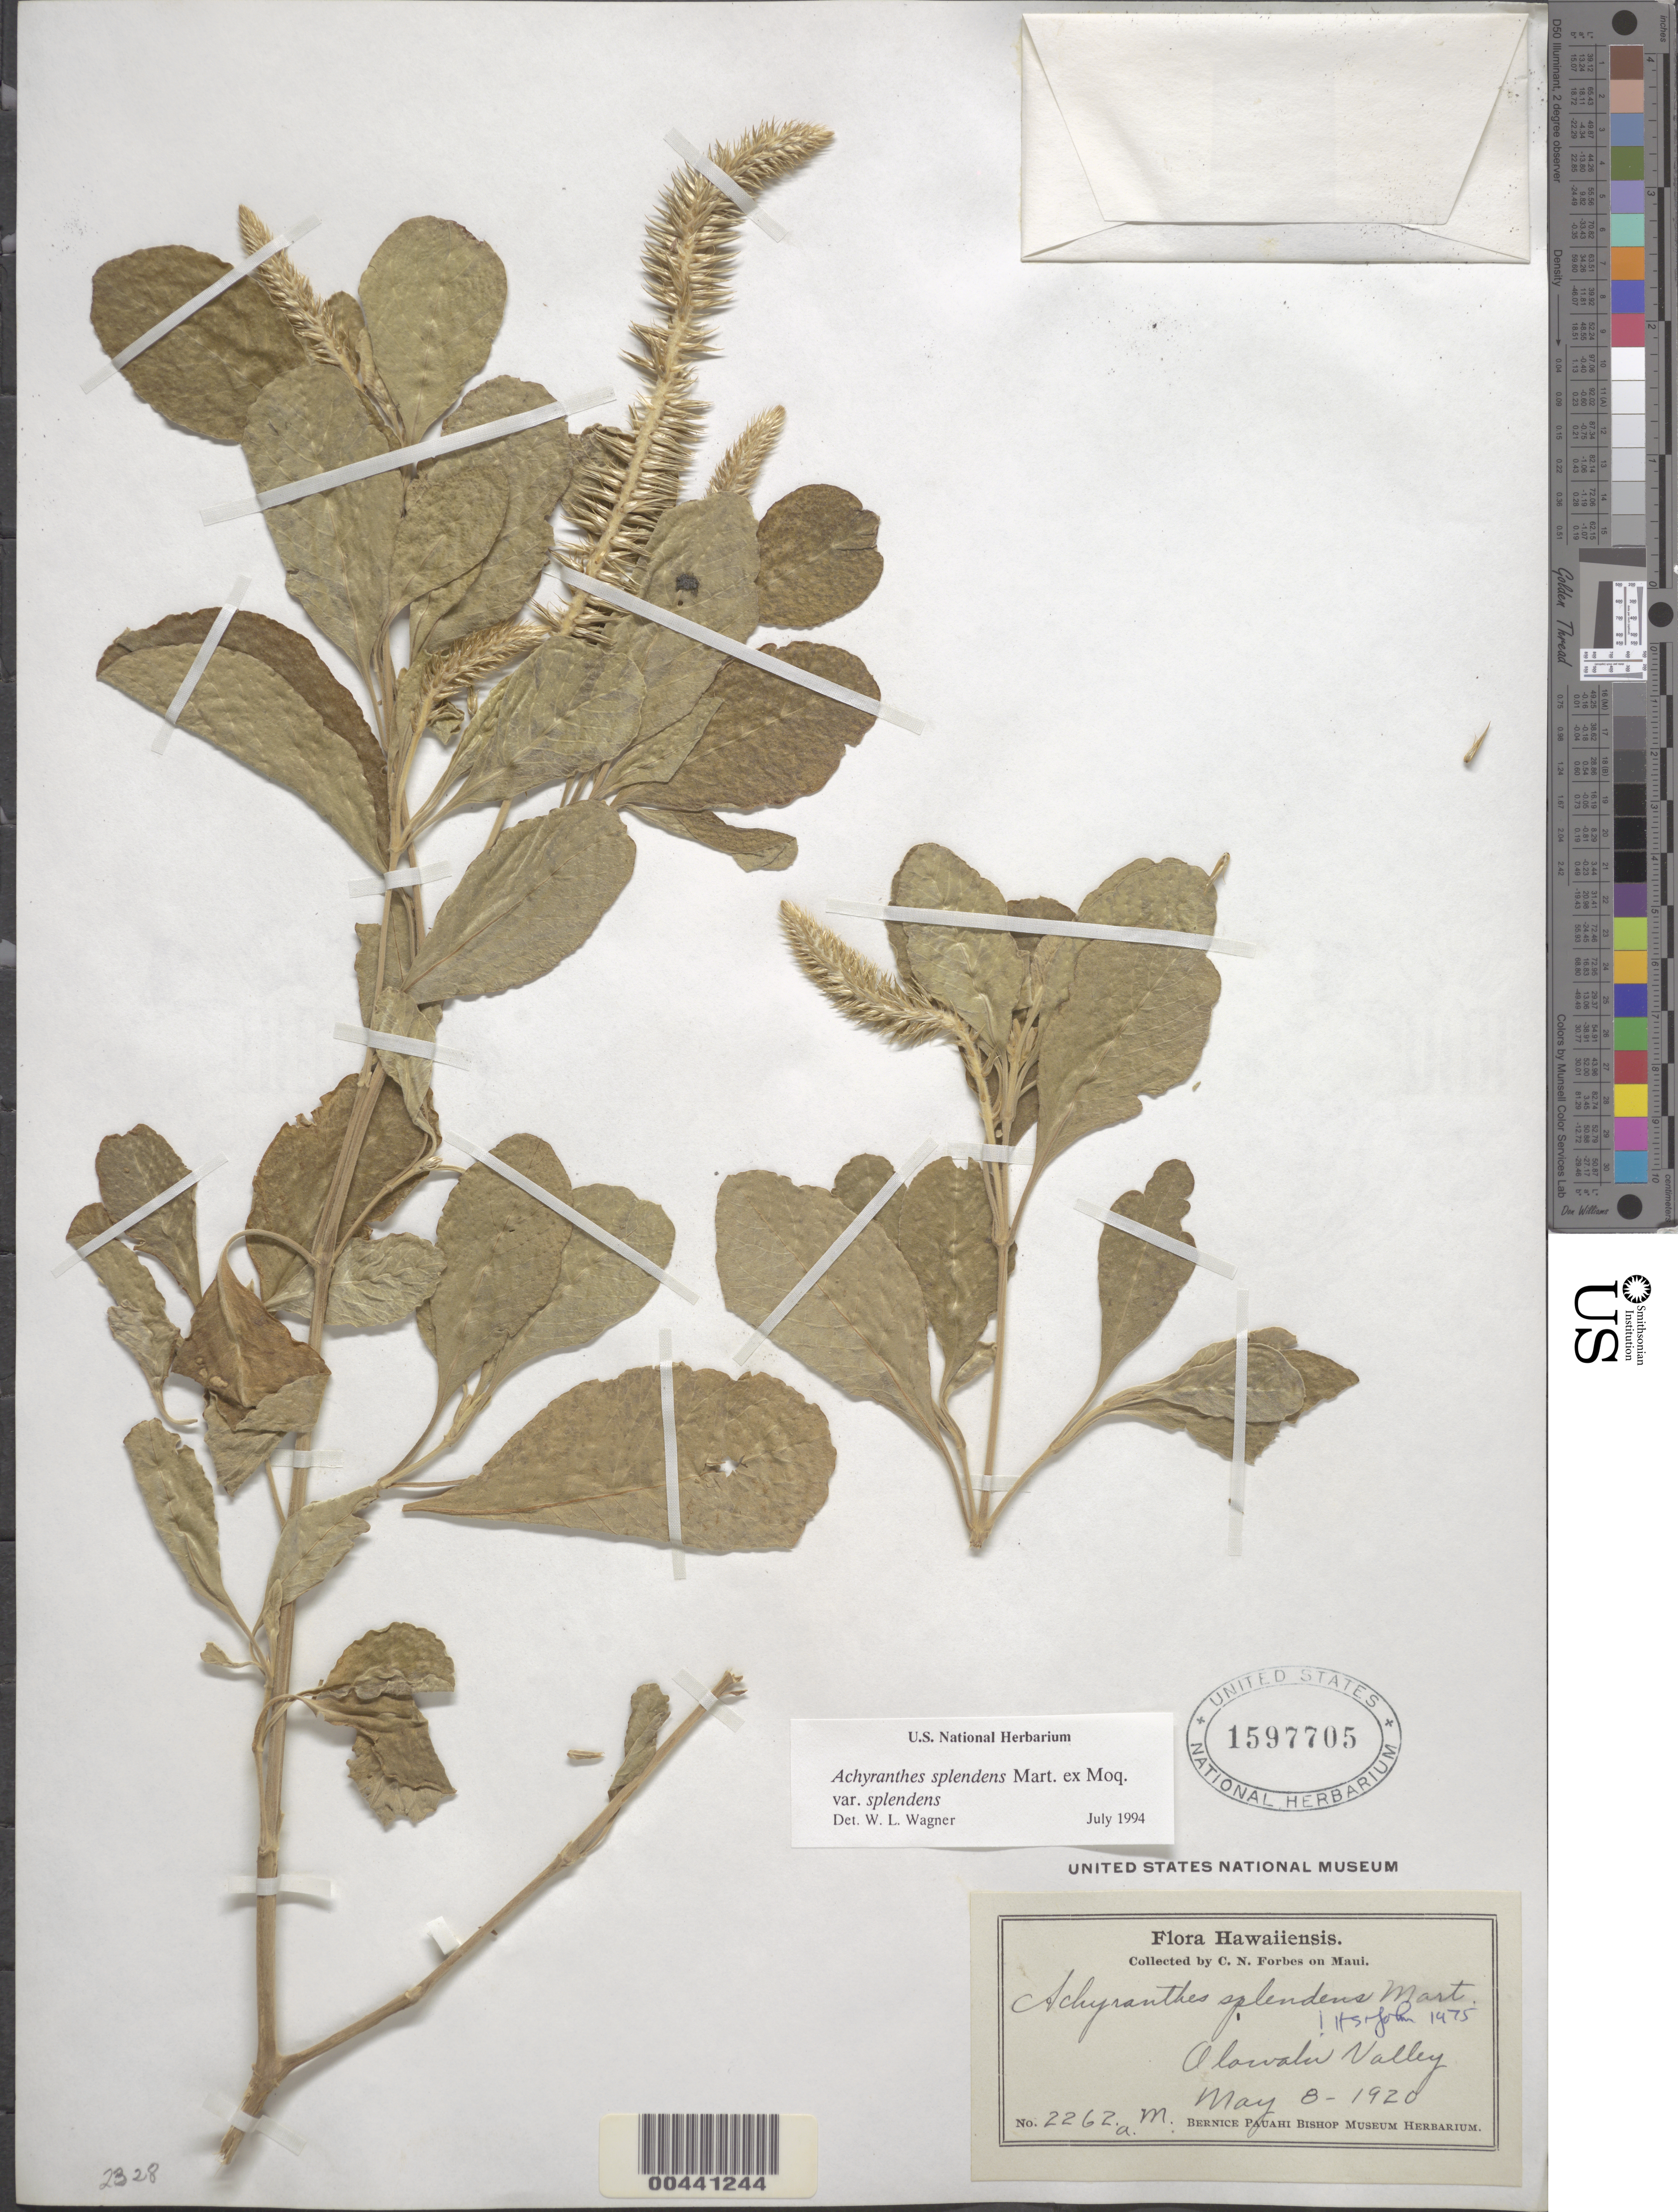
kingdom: Plantae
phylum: Tracheophyta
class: Magnoliopsida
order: Caryophyllales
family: Amaranthaceae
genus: Achyranthes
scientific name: Achyranthes splendens var. splendens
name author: Mart. ex Moq.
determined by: Wagner, W. L., (BOT), Smithsonian Institution - National Museum of Natural History (UNITED STATES)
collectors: C. N. Forbes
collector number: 2262.a.M.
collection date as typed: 8 May 1920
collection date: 1920-05-08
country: United States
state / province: Hawaii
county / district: Maui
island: Maui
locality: Olowalu Valley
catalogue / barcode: US 1597705